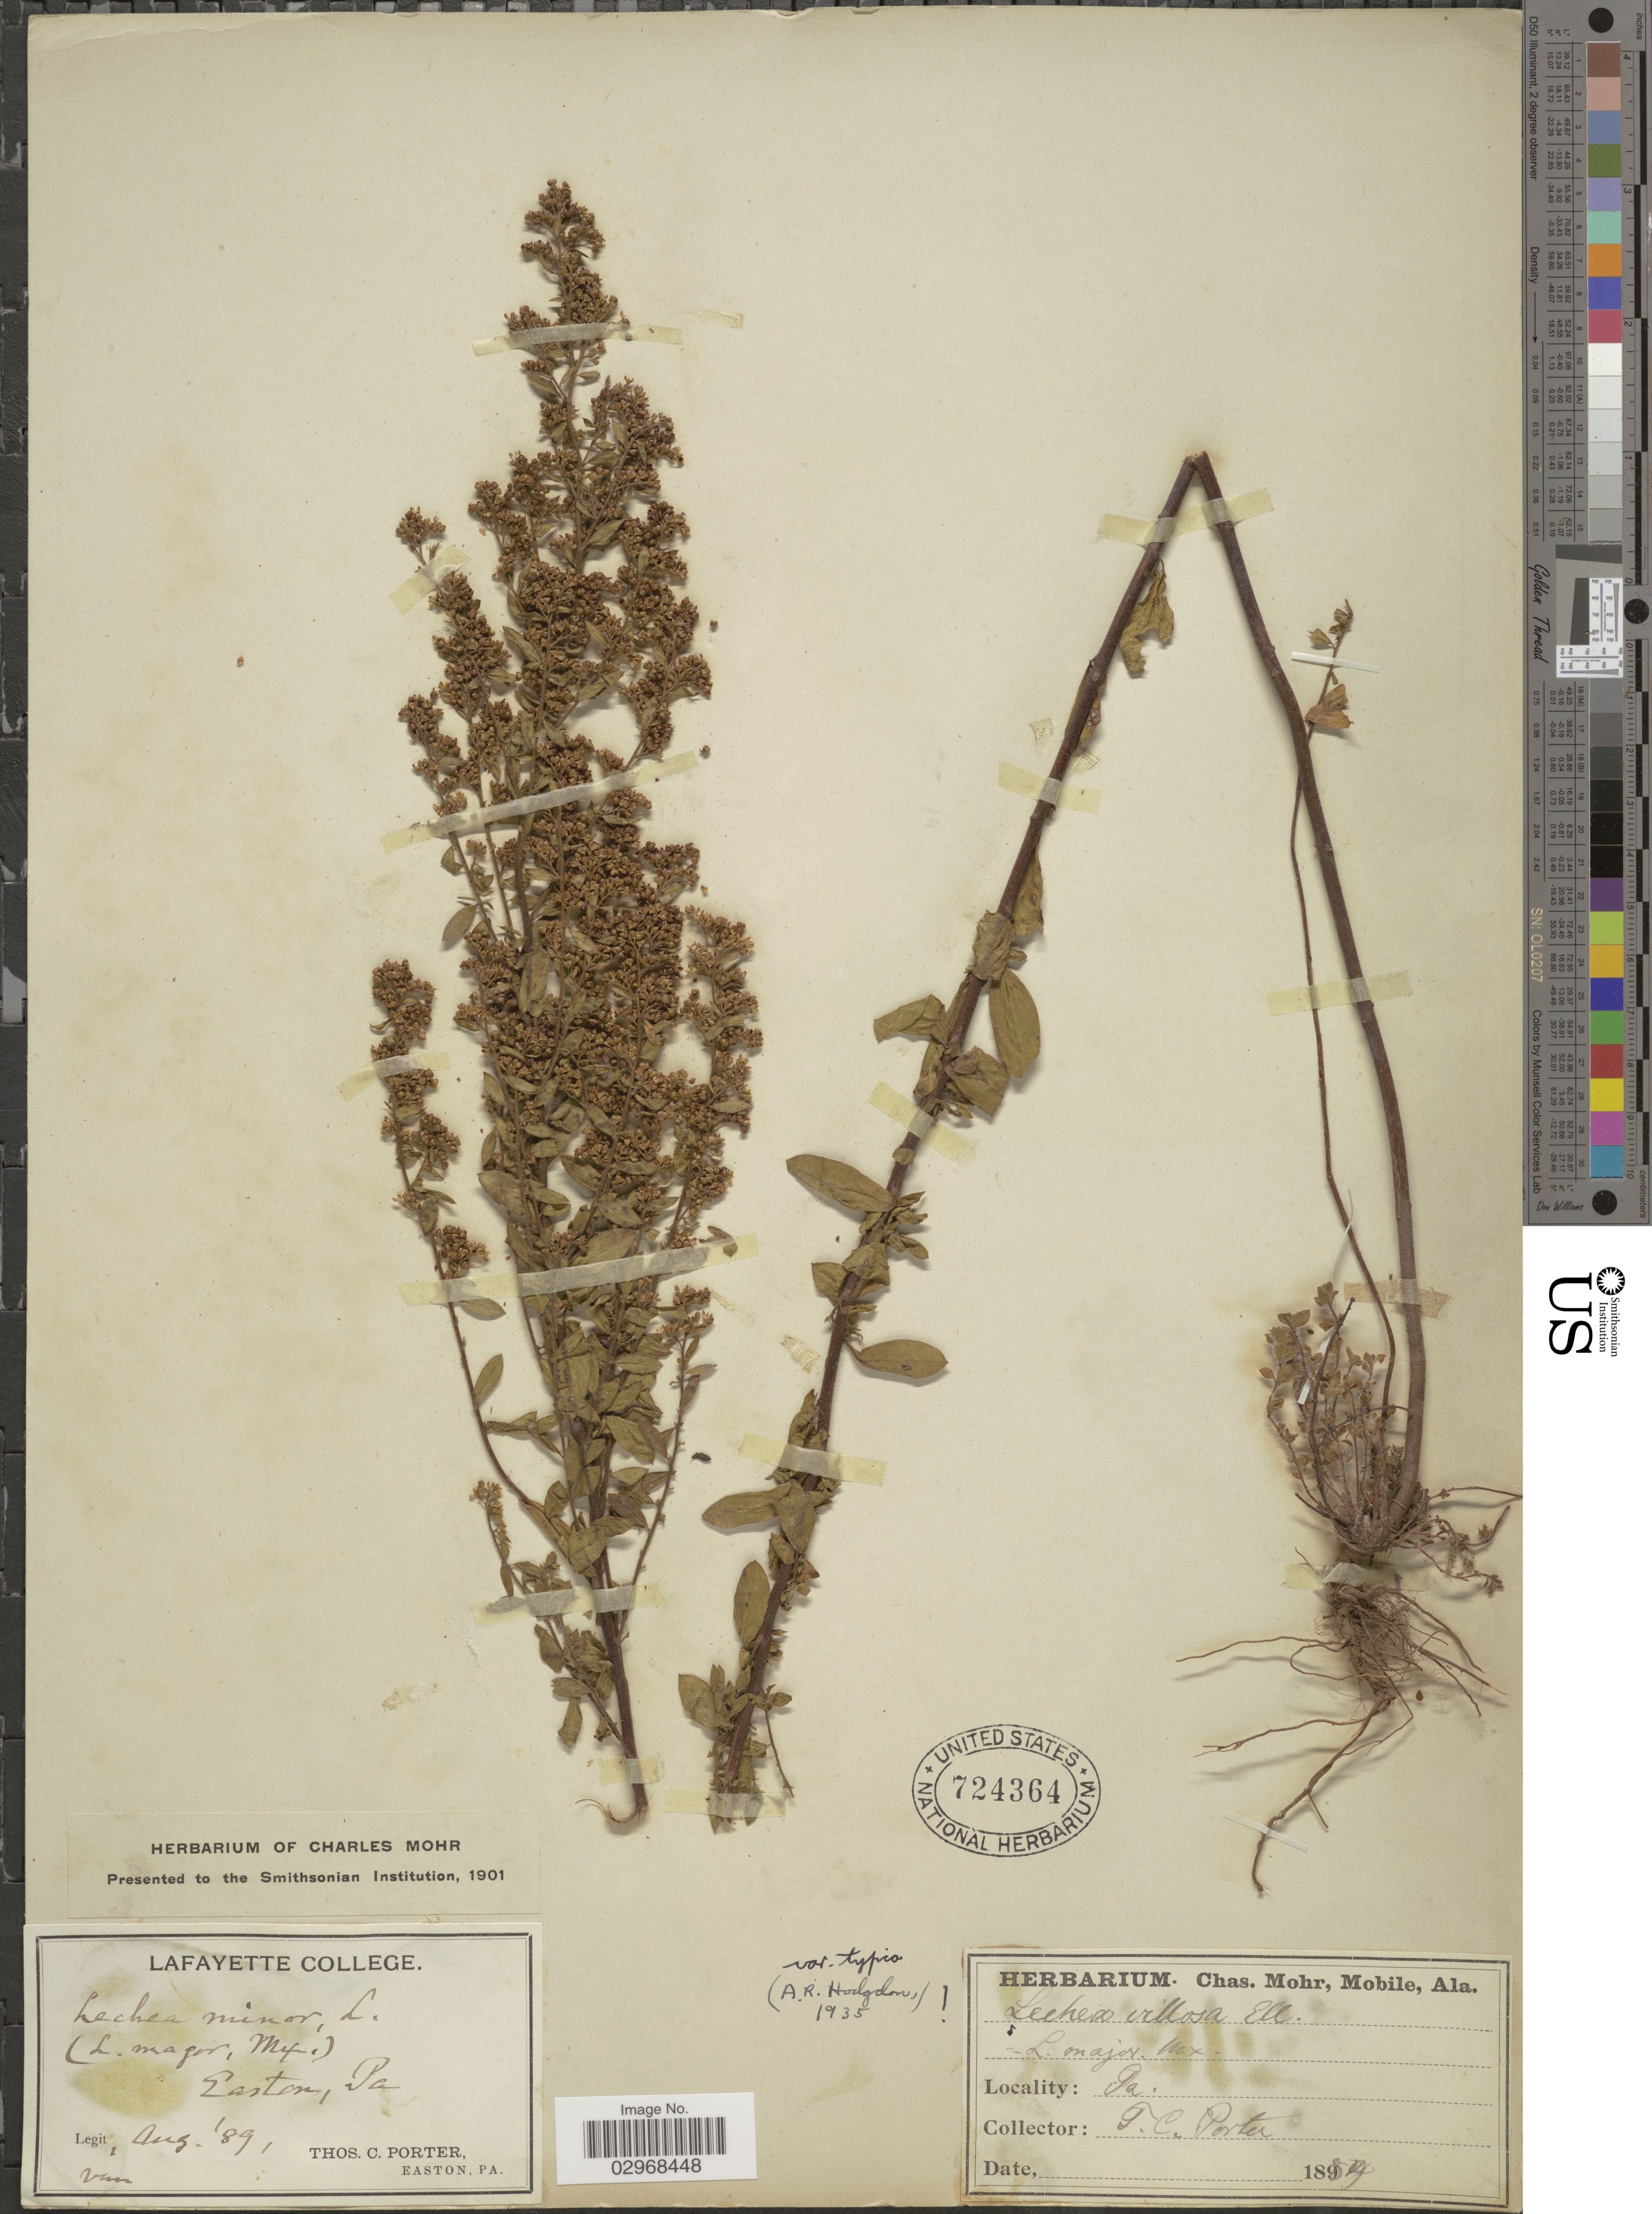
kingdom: Plantae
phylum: Tracheophyta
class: Magnoliopsida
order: Malvales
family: Cistaceae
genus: Lechea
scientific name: Lechea villosa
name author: Elliott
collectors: T. Porter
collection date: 1889-08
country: United States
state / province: Pennsylvania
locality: Easton.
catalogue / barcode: US 724364